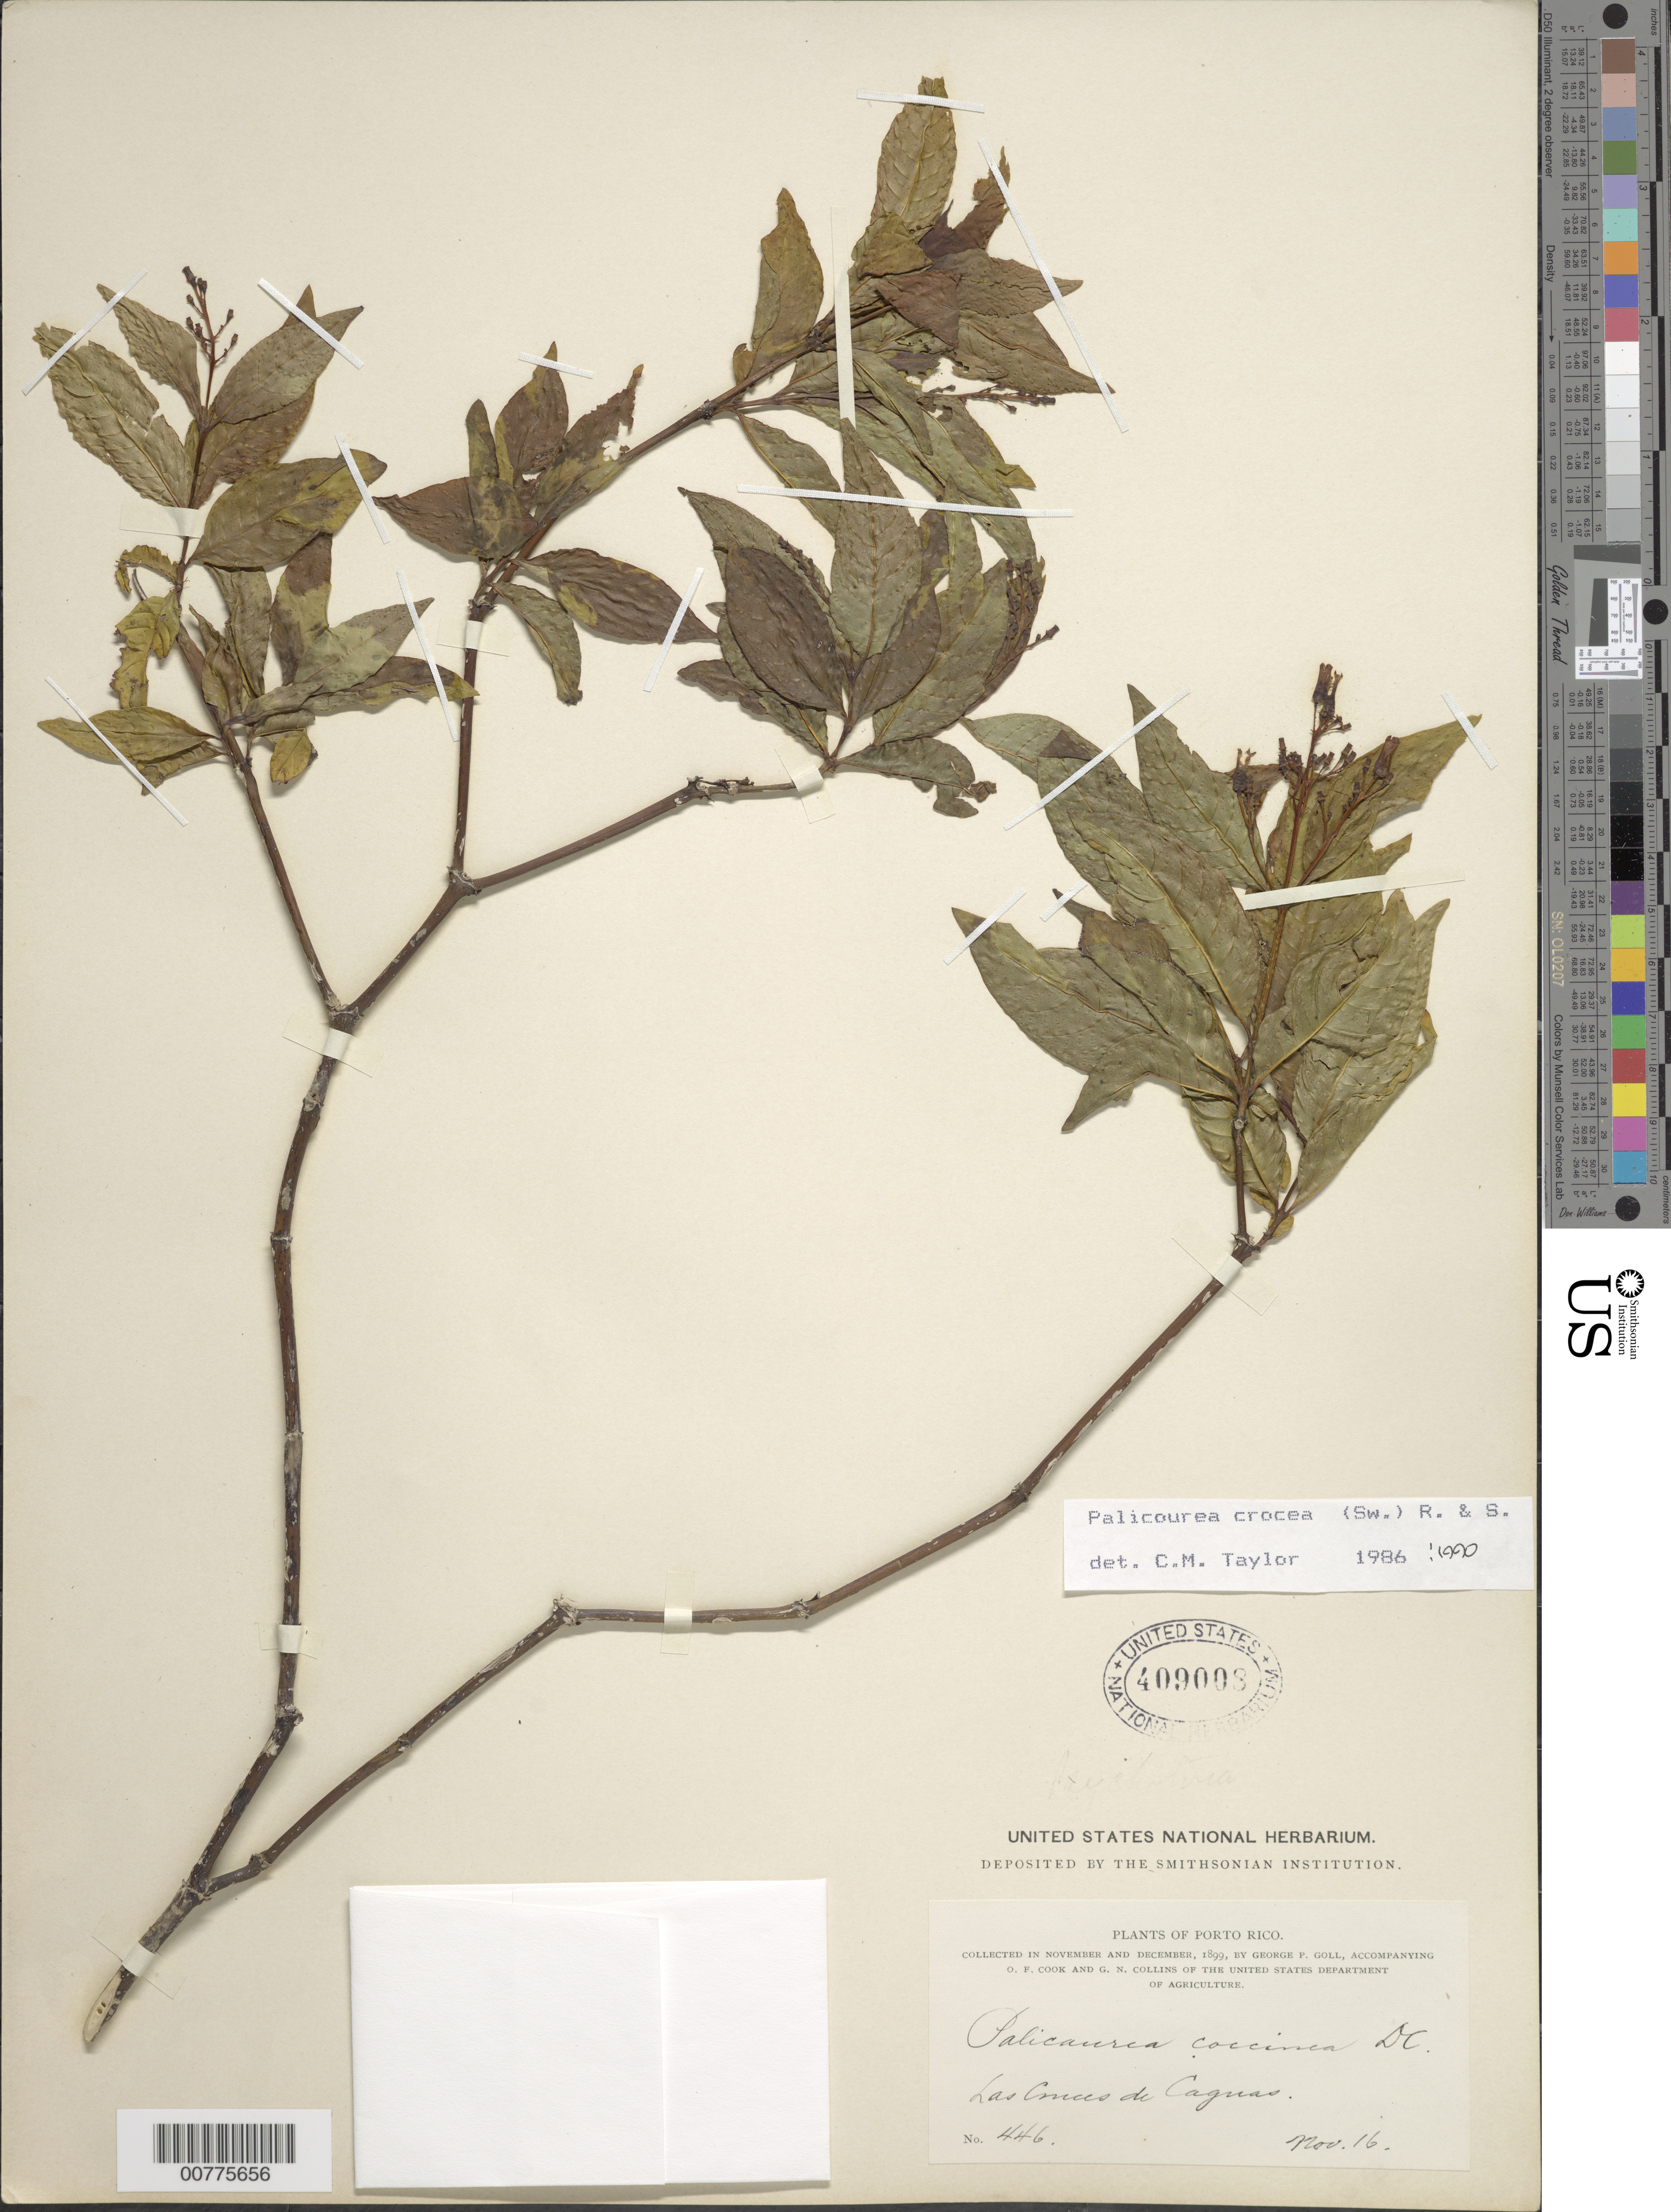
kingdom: Plantae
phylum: Tracheophyta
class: Magnoliopsida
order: Gentianales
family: Rubiaceae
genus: Palicourea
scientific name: Palicourea crocea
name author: (Sw.) Schult.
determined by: Taylor, Charlotte M.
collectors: G. Goll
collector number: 446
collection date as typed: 16 Nov 1899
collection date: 1899-11-16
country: Puerto Rico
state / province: Caguas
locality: Las Cruces de Caguas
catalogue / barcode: US 409008